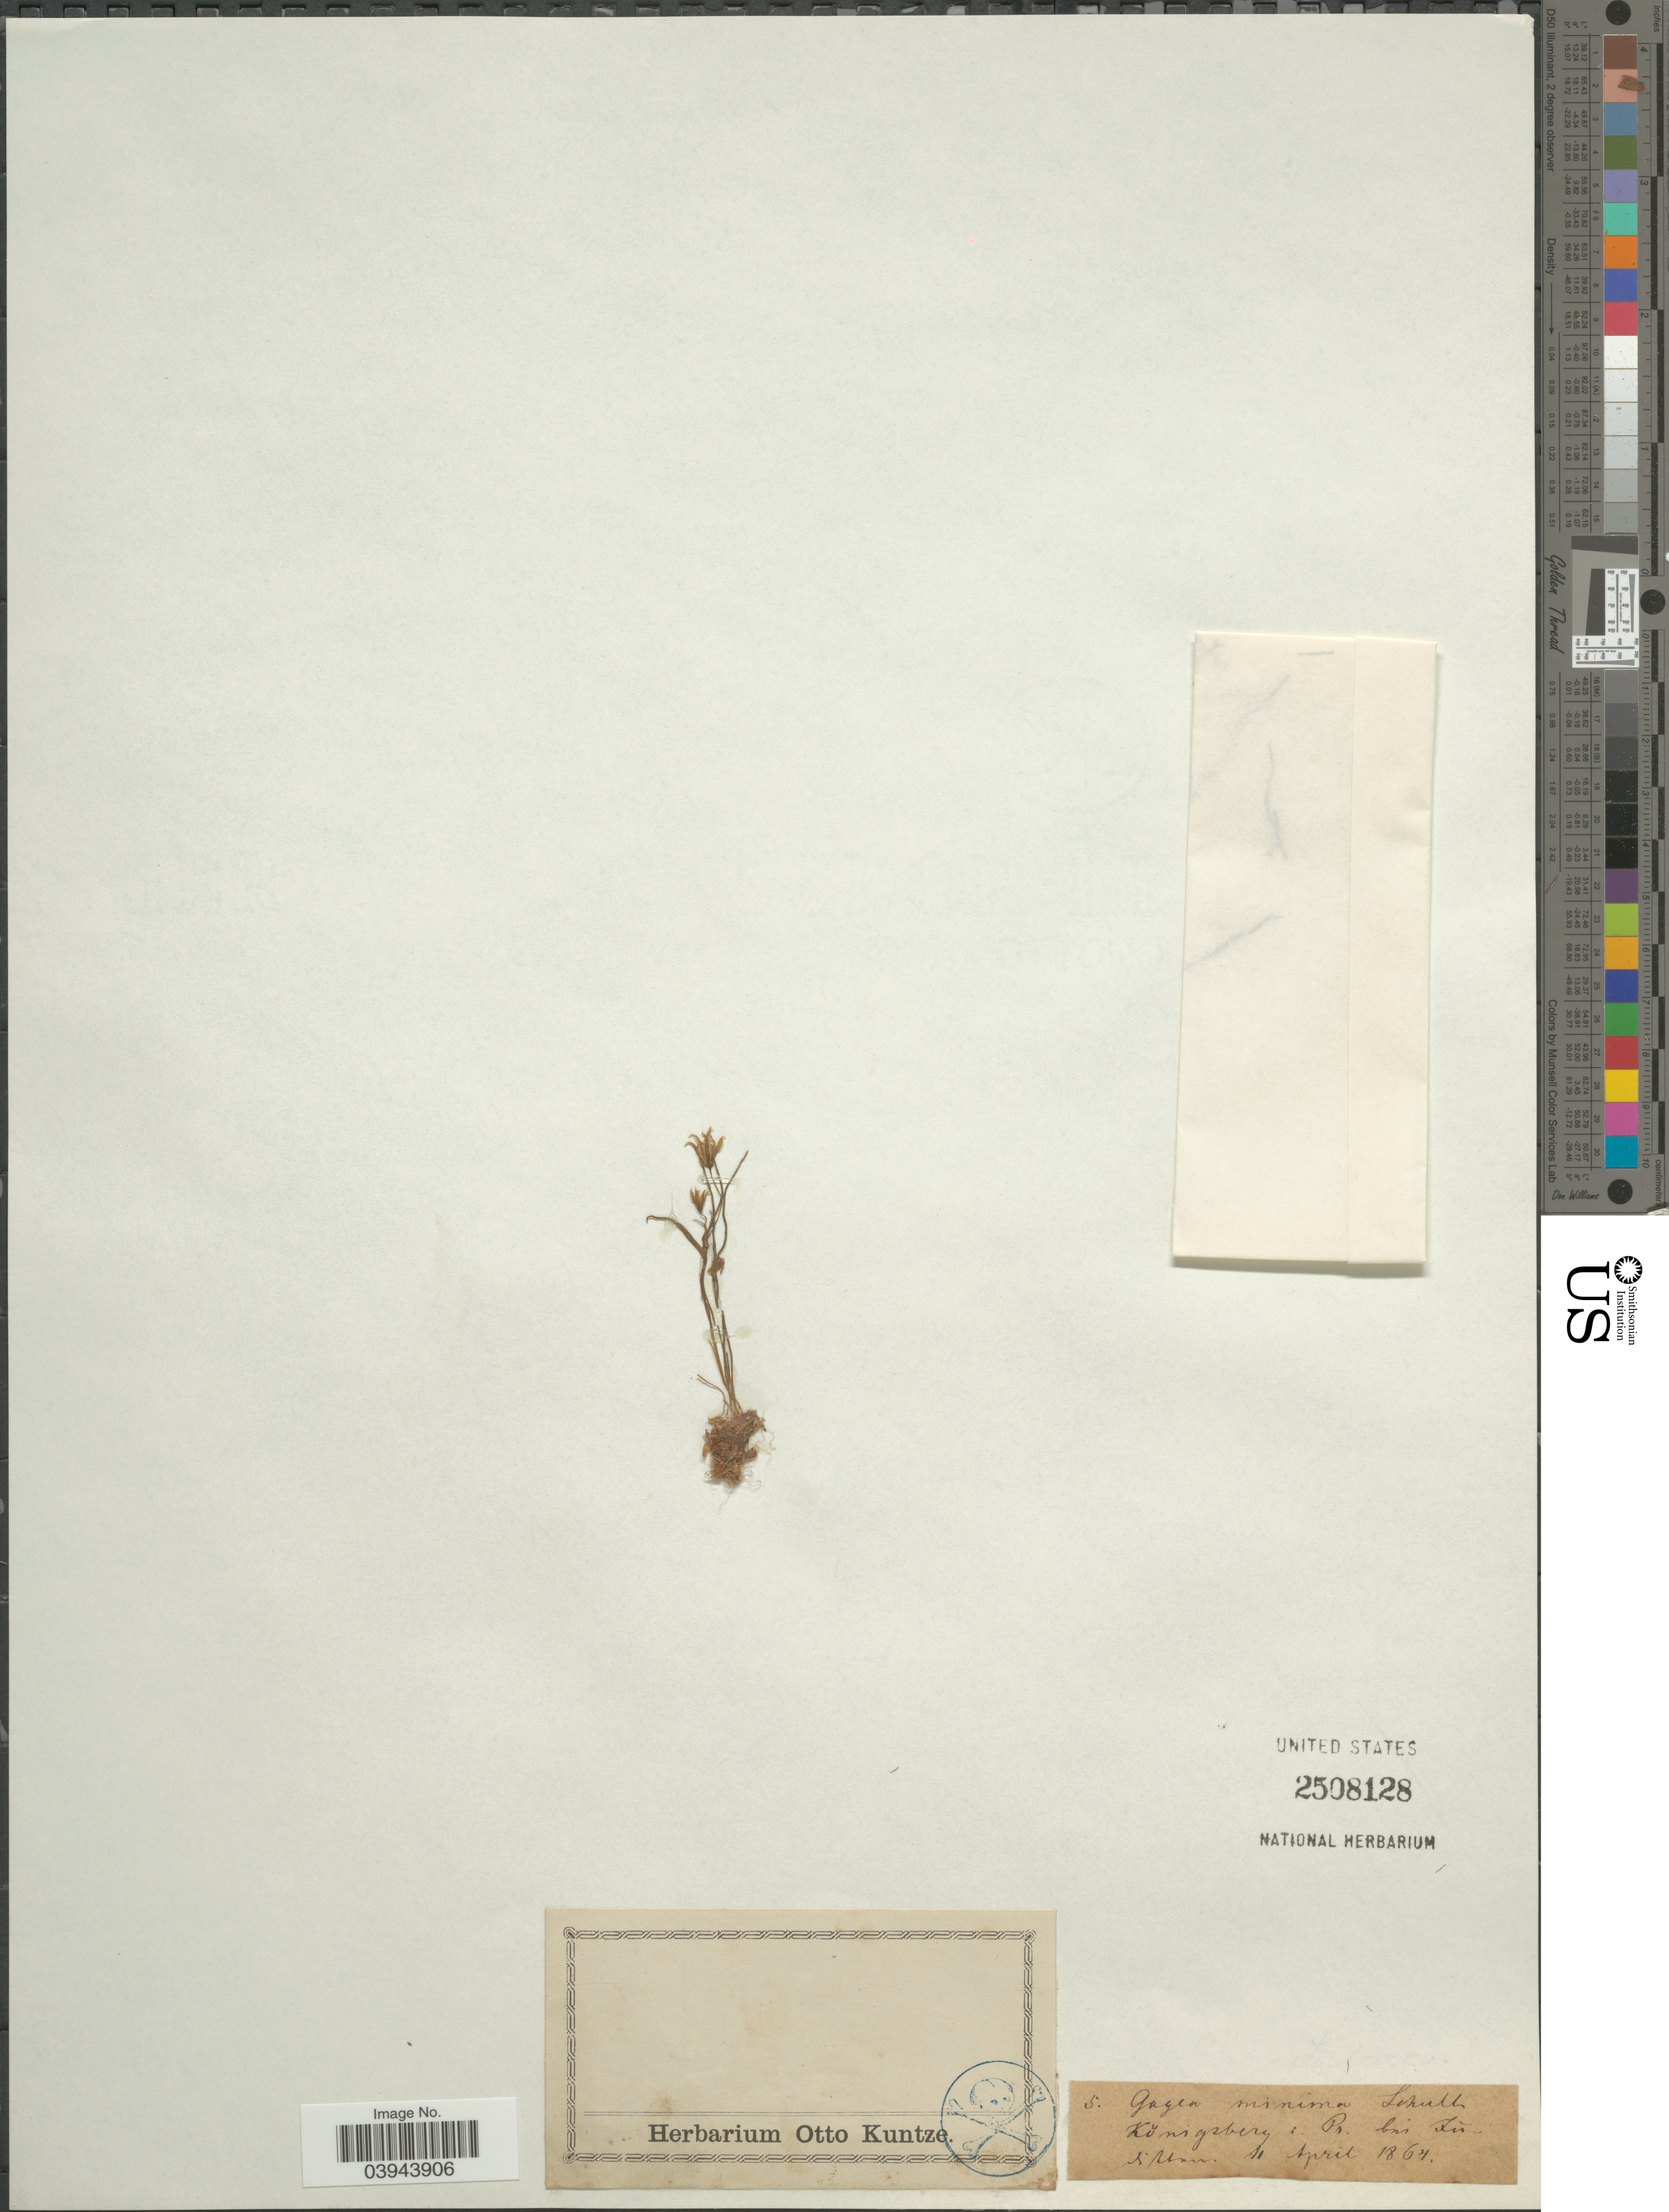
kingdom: Plantae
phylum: Tracheophyta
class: Liliopsida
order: Liliales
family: Liliaceae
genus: Gagea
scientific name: Gagea minima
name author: (L.) Ker Gawl.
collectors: ex herb. Otto Kuntze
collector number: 5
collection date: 1864-04-11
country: Russian Federation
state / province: Kaliningrad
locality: Kŏnigsberg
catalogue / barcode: US 2508128